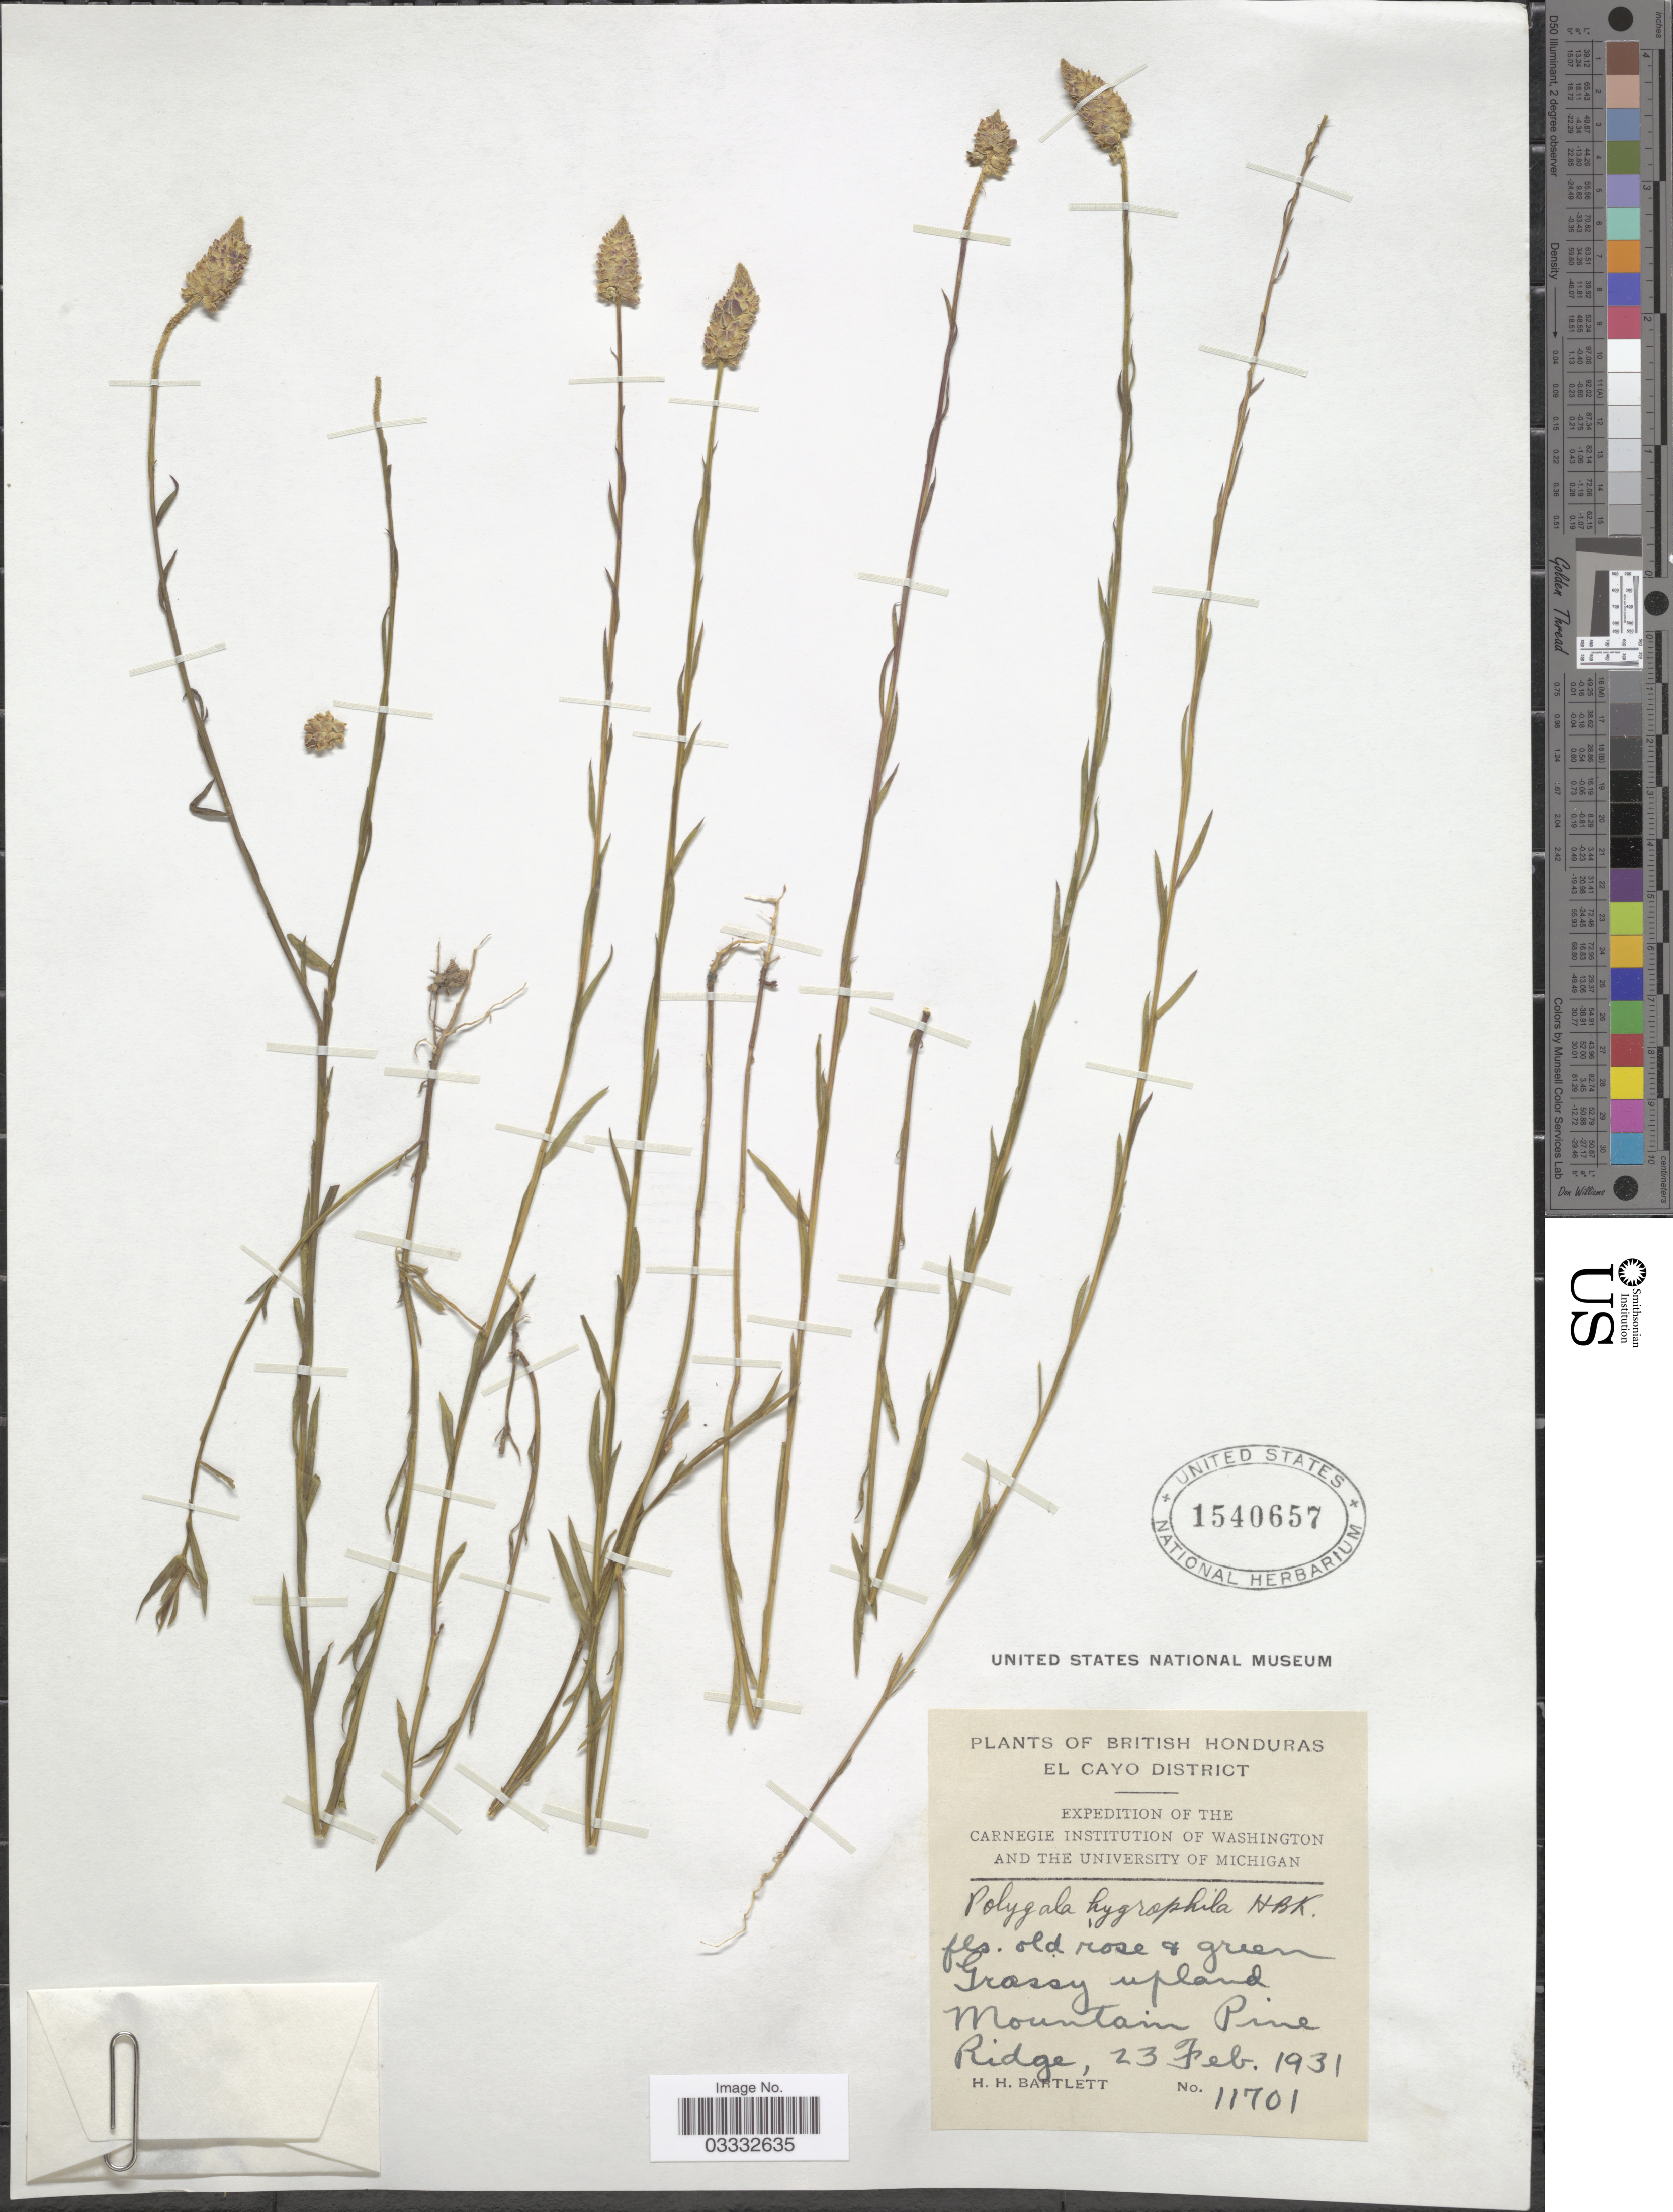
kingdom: Plantae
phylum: Tracheophyta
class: Magnoliopsida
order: Fabales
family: Polygalaceae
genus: Polygala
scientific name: Polygala hygrophila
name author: Kunth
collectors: H. H. Bartlett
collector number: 11701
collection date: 1931-02-23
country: Belize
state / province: Cayo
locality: British Honduras. El Cayo District. Mountain Pine Ridge.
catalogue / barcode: US 1540657